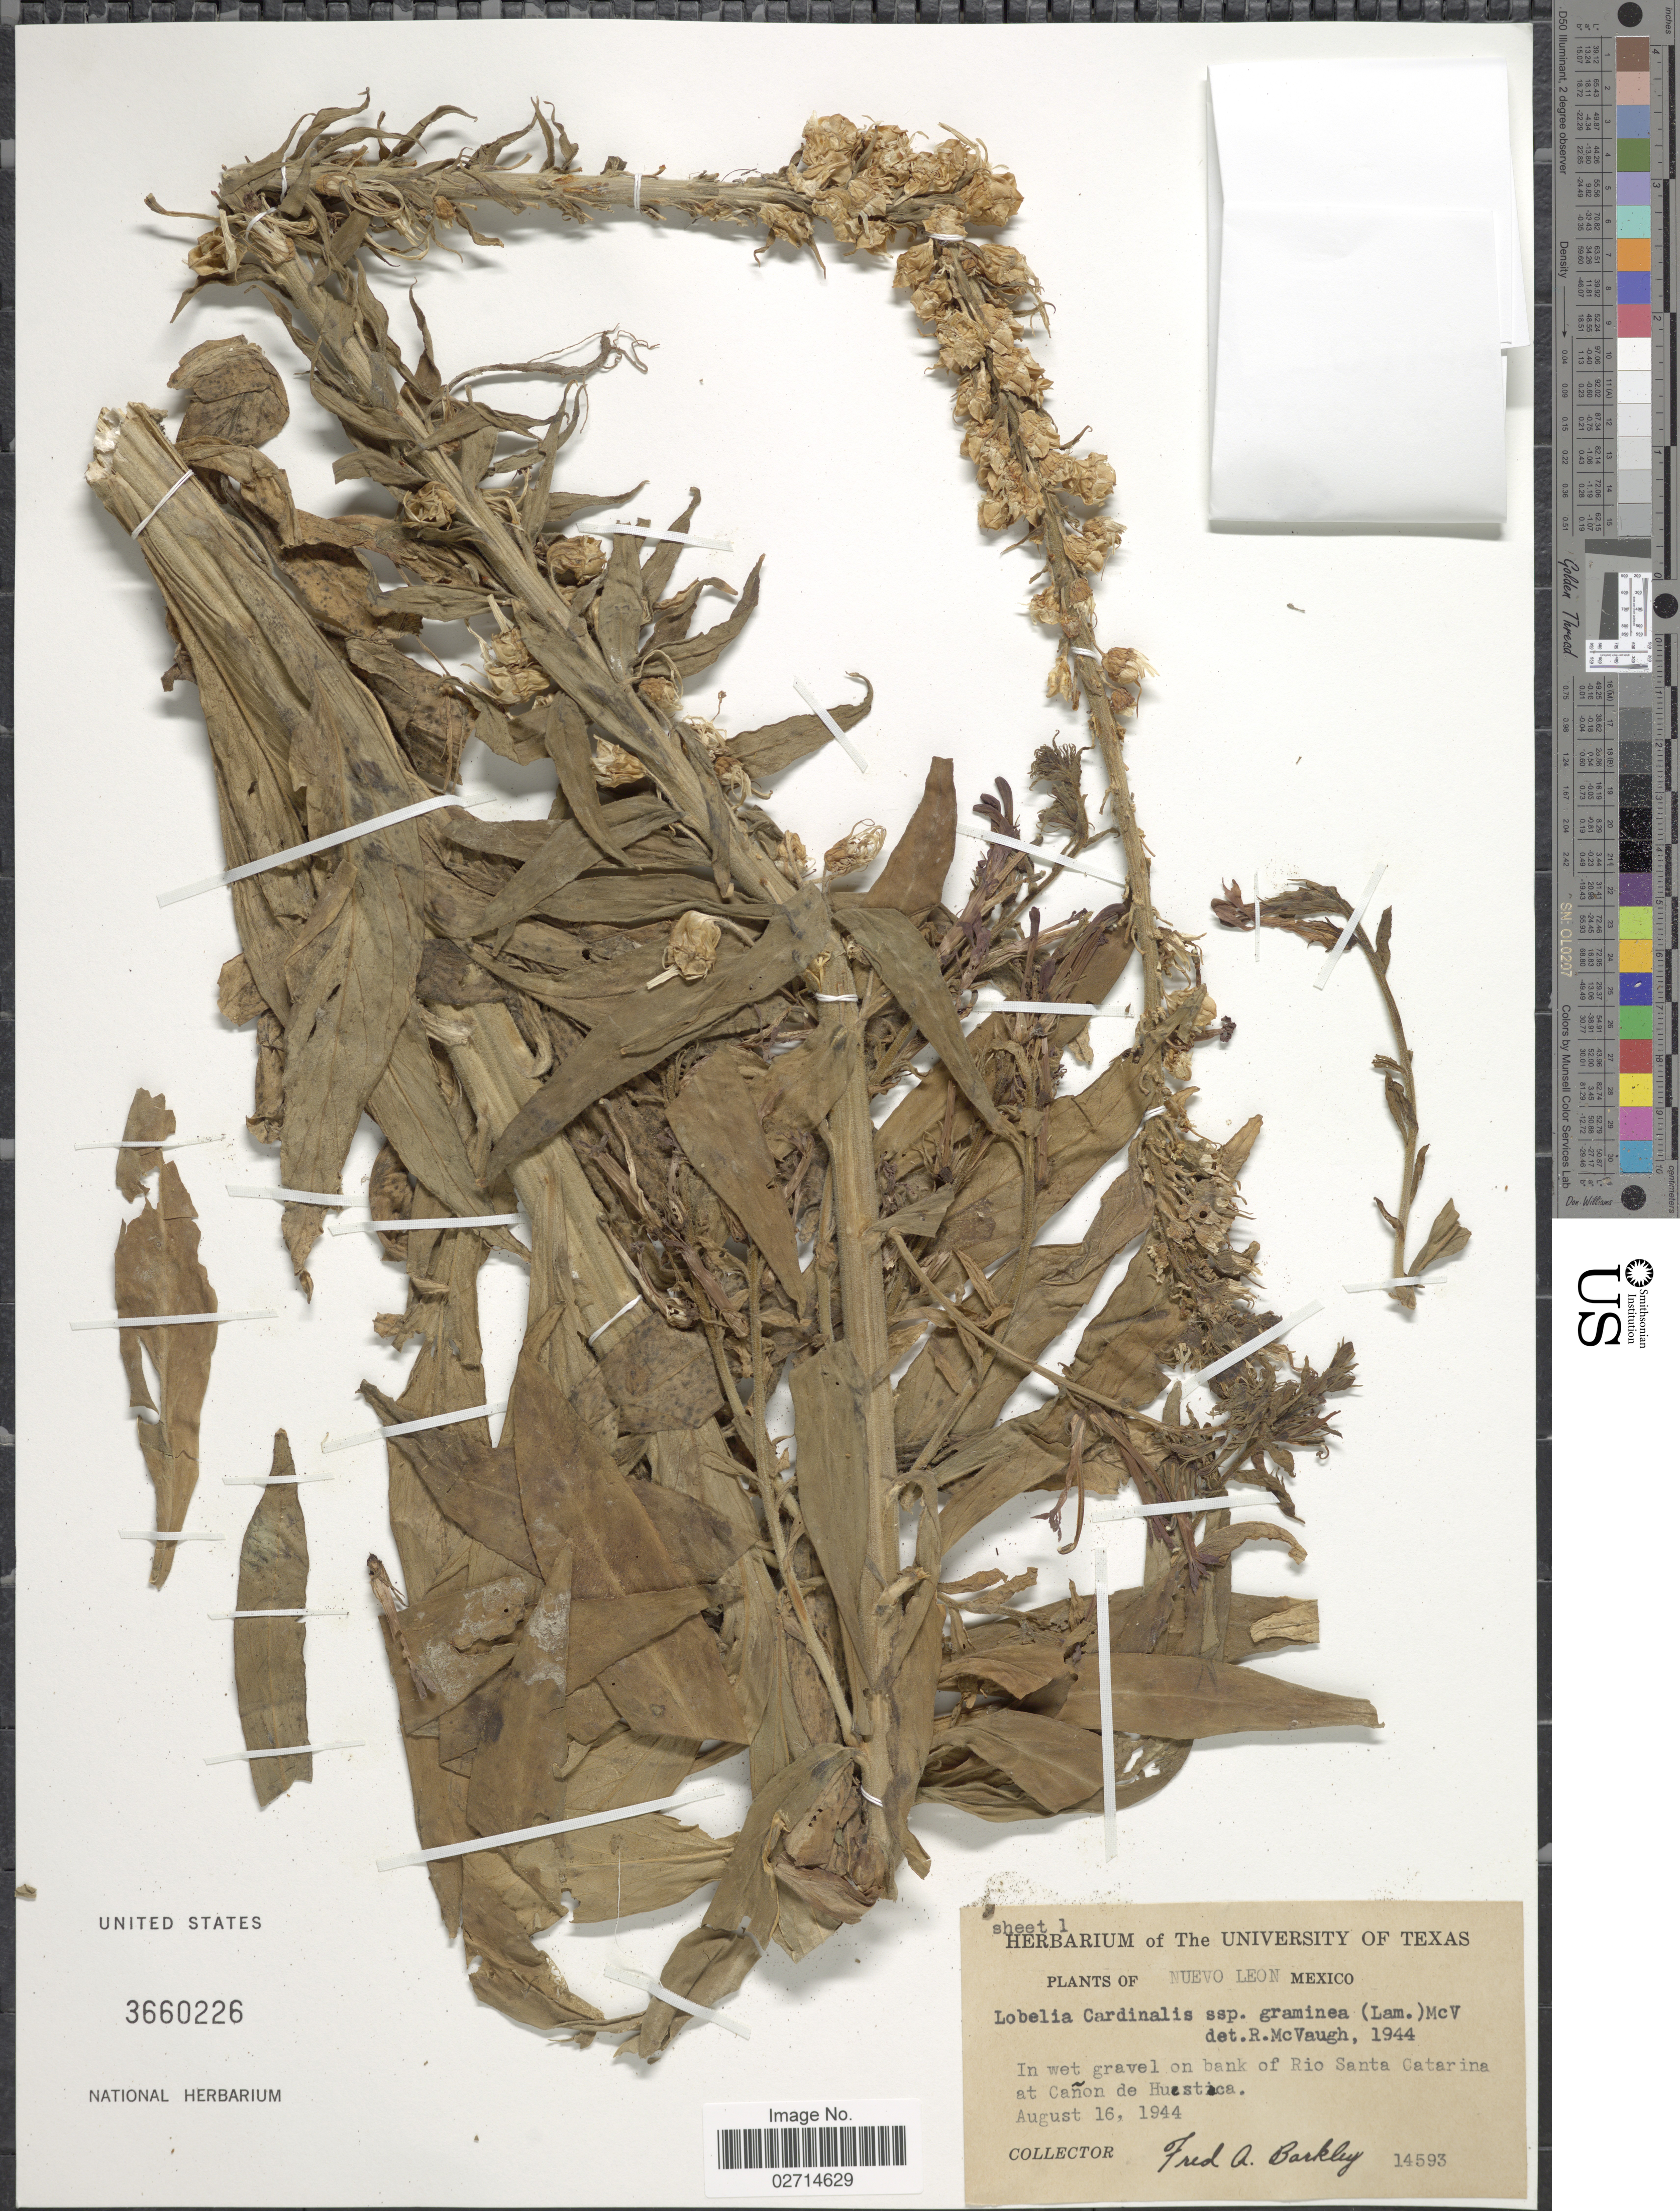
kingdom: Plantae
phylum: Tracheophyta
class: Magnoliopsida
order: Asterales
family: Campanulaceae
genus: Lobelia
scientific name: Lobelia cardinalis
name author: L.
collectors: F. A. Barkley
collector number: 14593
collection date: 1944-08-16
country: Mexico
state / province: Nuevo León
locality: In wet gravel on bank of Rio Santa Catarina at Canon de Huestica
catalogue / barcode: US 3360226